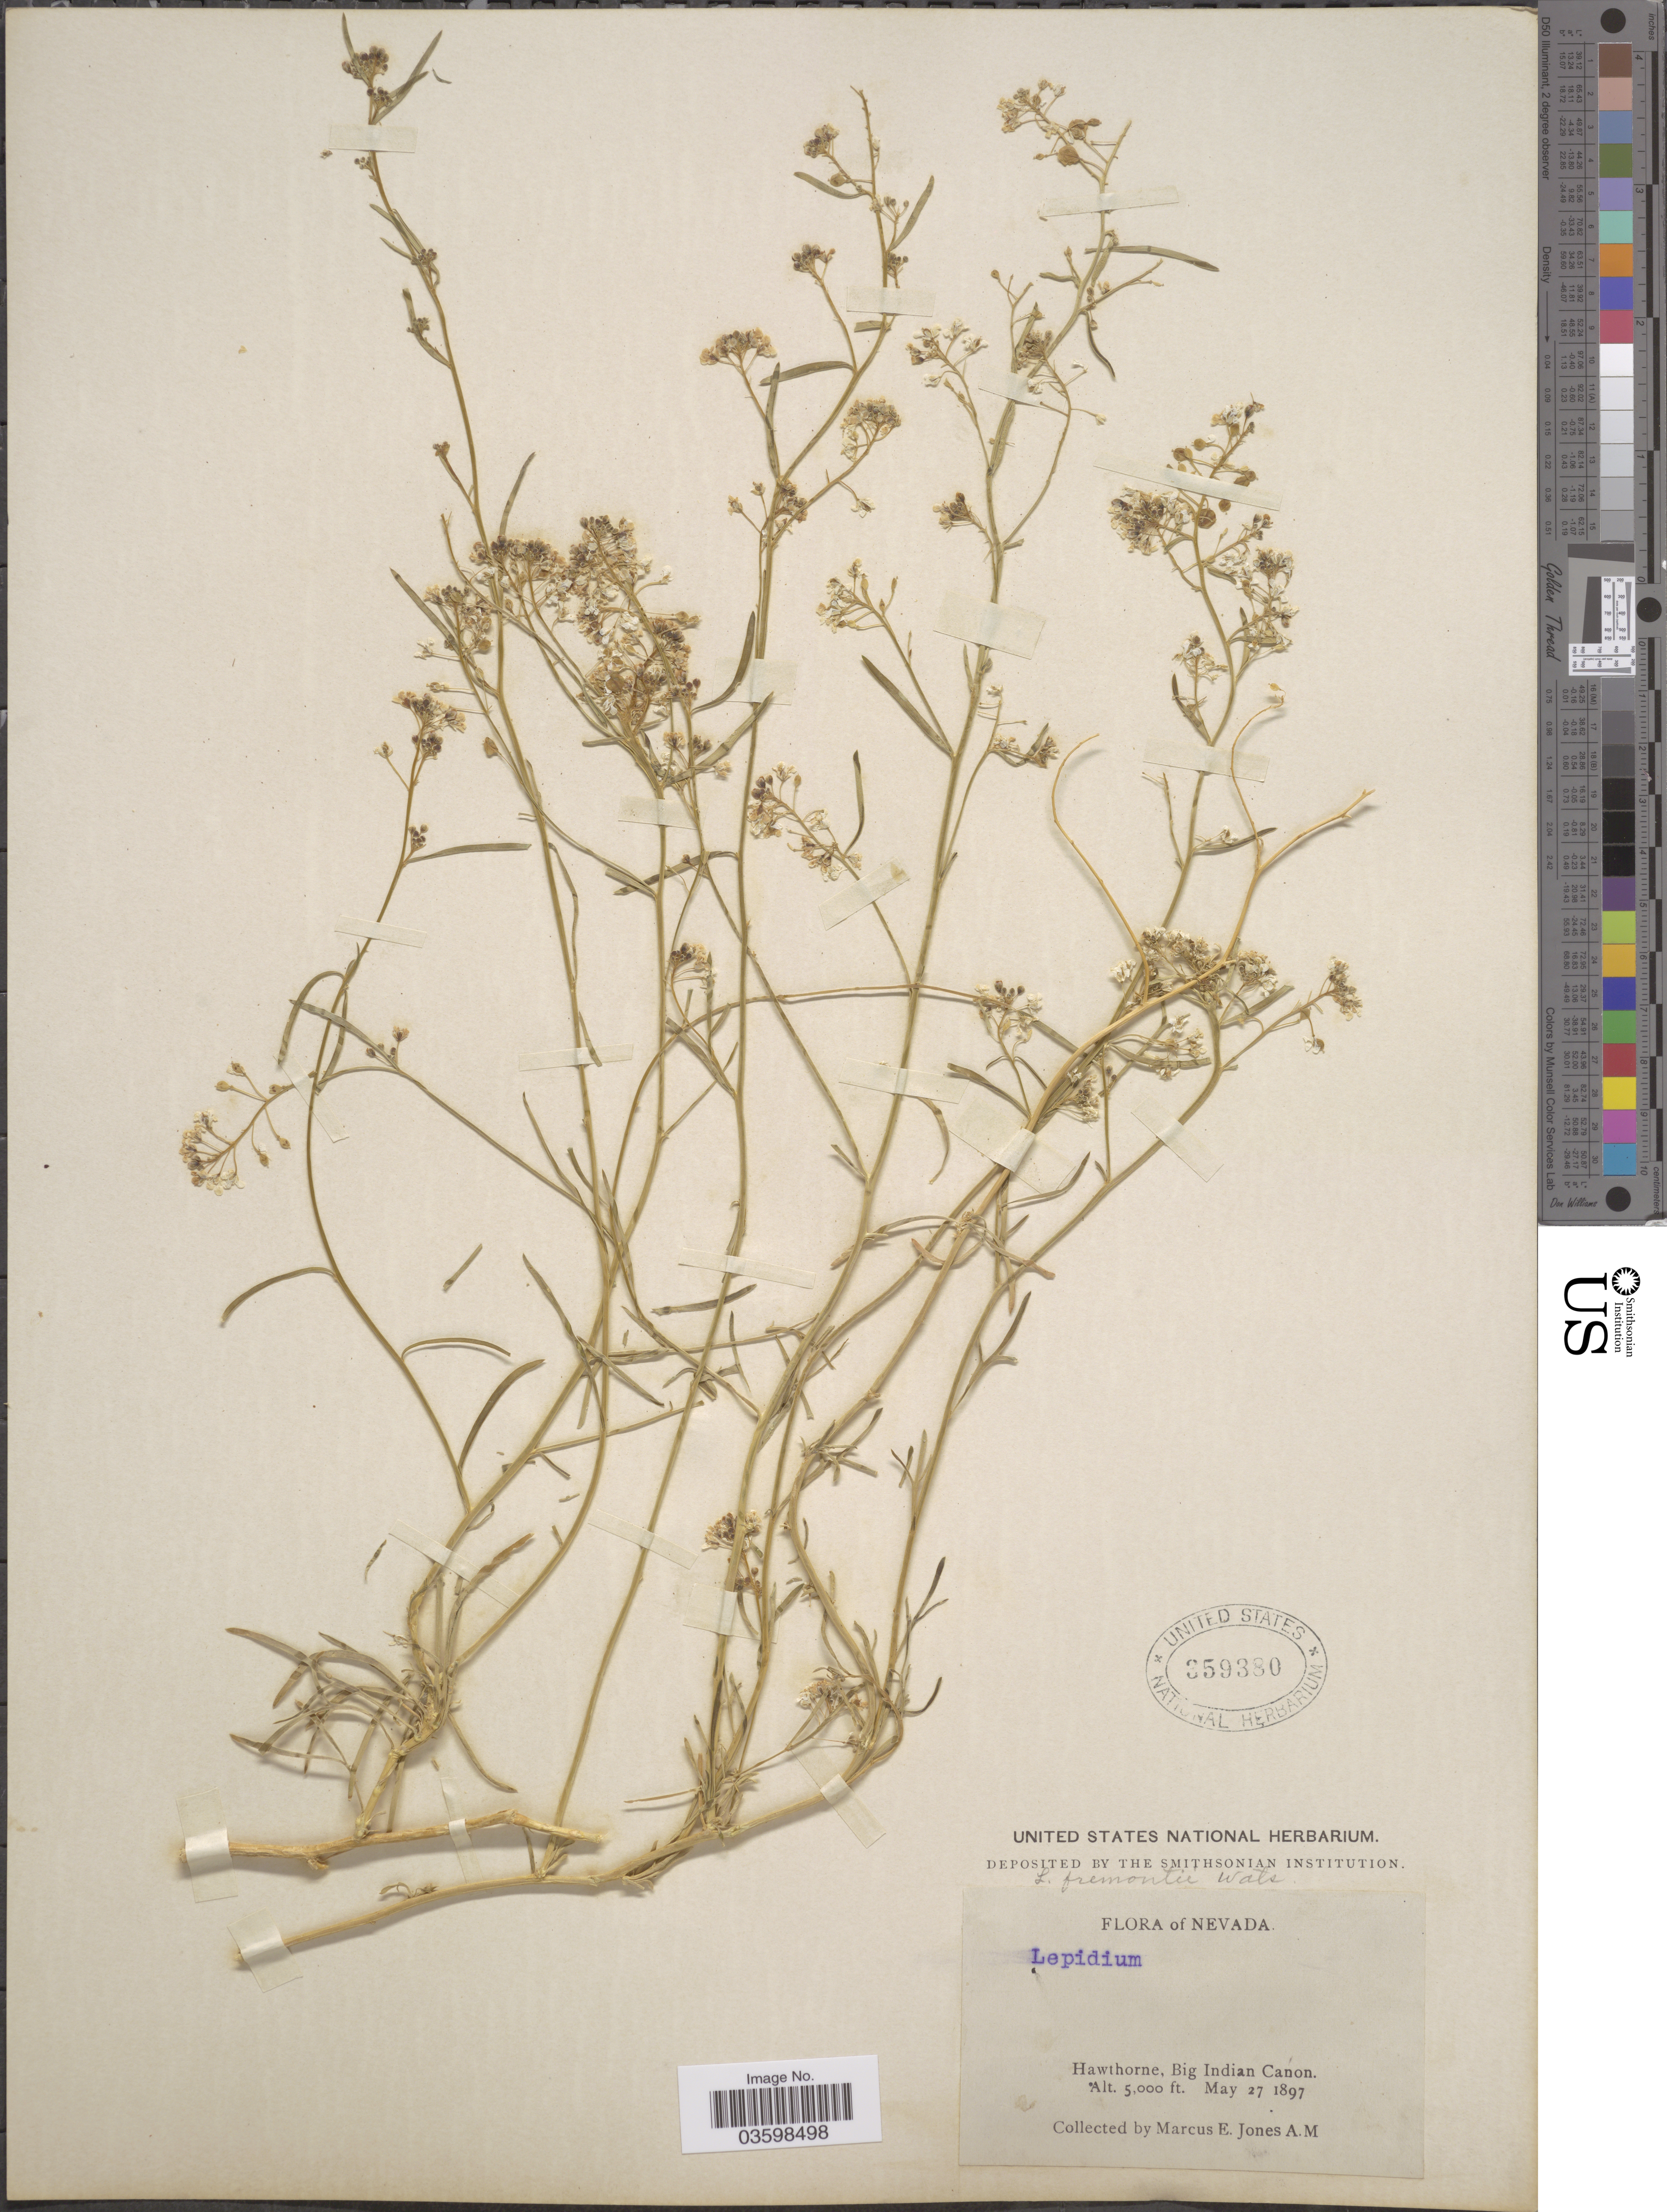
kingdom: Plantae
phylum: Tracheophyta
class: Magnoliopsida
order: Brassicales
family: Brassicaceae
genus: Lepidium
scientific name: Lepidium fremontii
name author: S. Watson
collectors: M. E. Jones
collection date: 1897-05-27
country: United States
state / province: Nevada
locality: Hawthorne, Big Indian Canon.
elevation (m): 1524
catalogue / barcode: US 359380